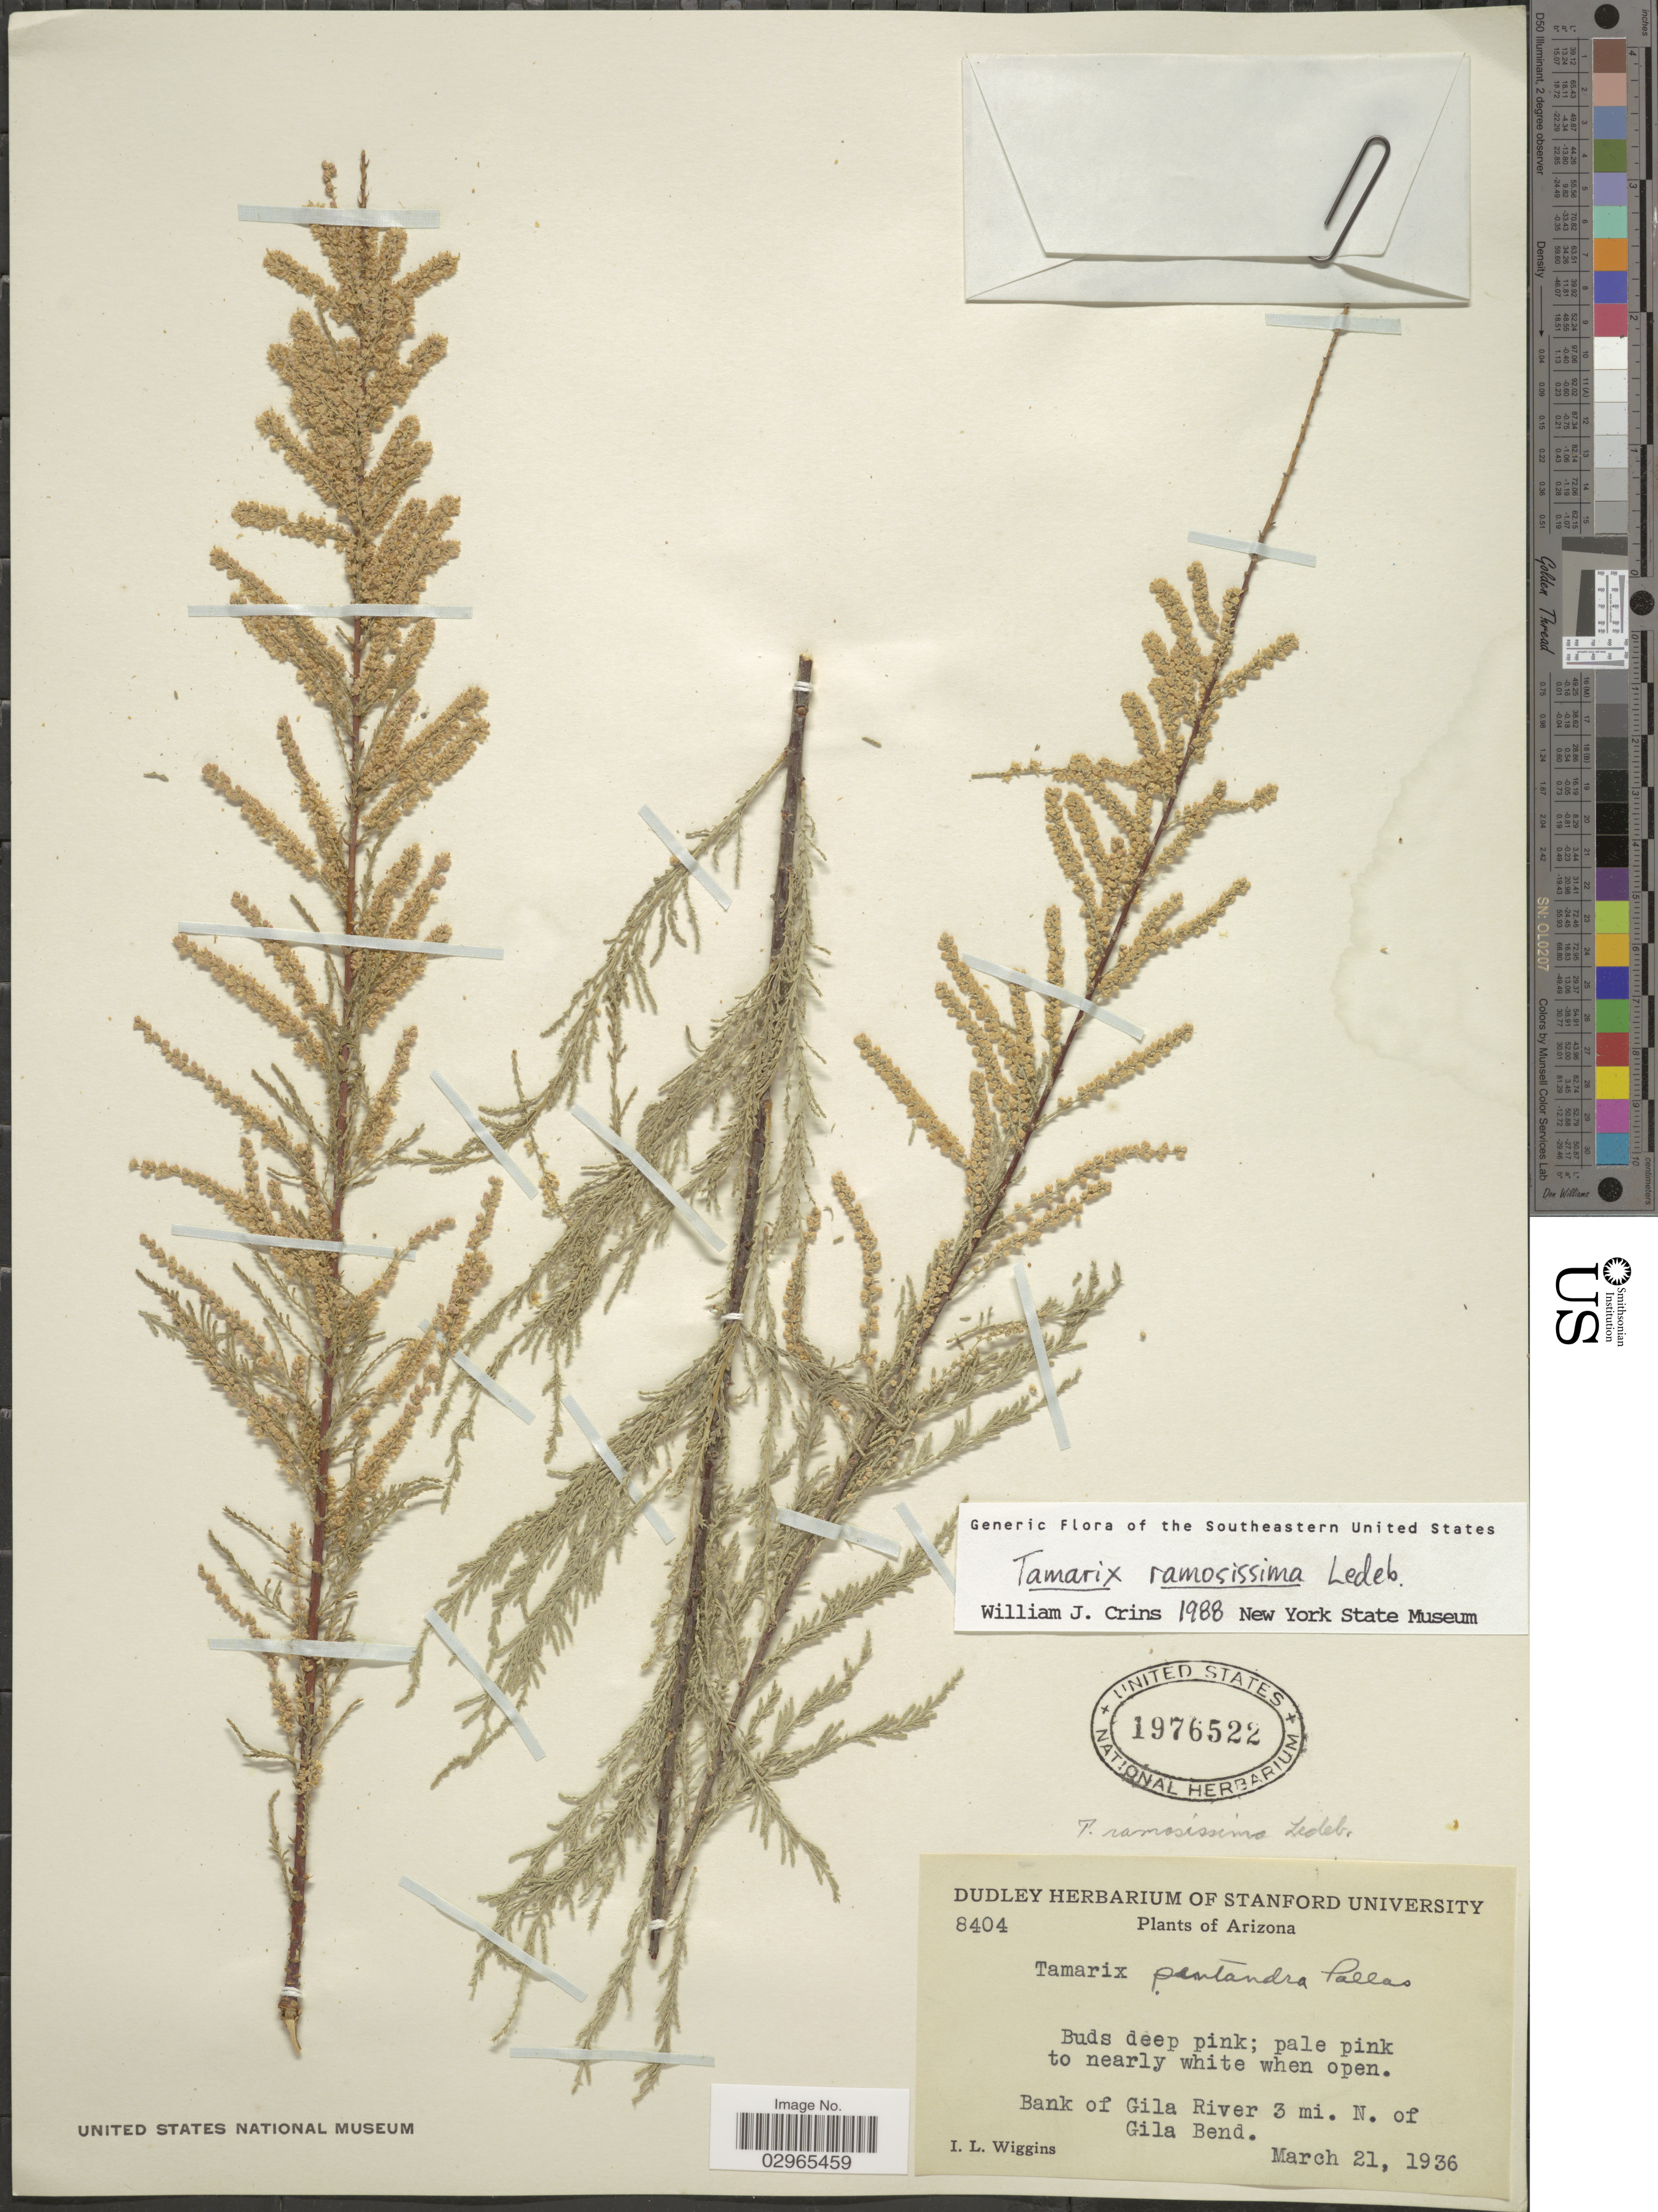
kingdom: Plantae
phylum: Tracheophyta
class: Magnoliopsida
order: Caryophyllales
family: Tamaricaceae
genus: Tamarix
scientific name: Tamarix ramosissima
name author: Ledeb.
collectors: I. L. Wiggins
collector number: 8404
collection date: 1936-03-21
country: United States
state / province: Arizona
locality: Bank of Gila River 3 mi. N. of Gila Bend.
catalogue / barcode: US 1976522